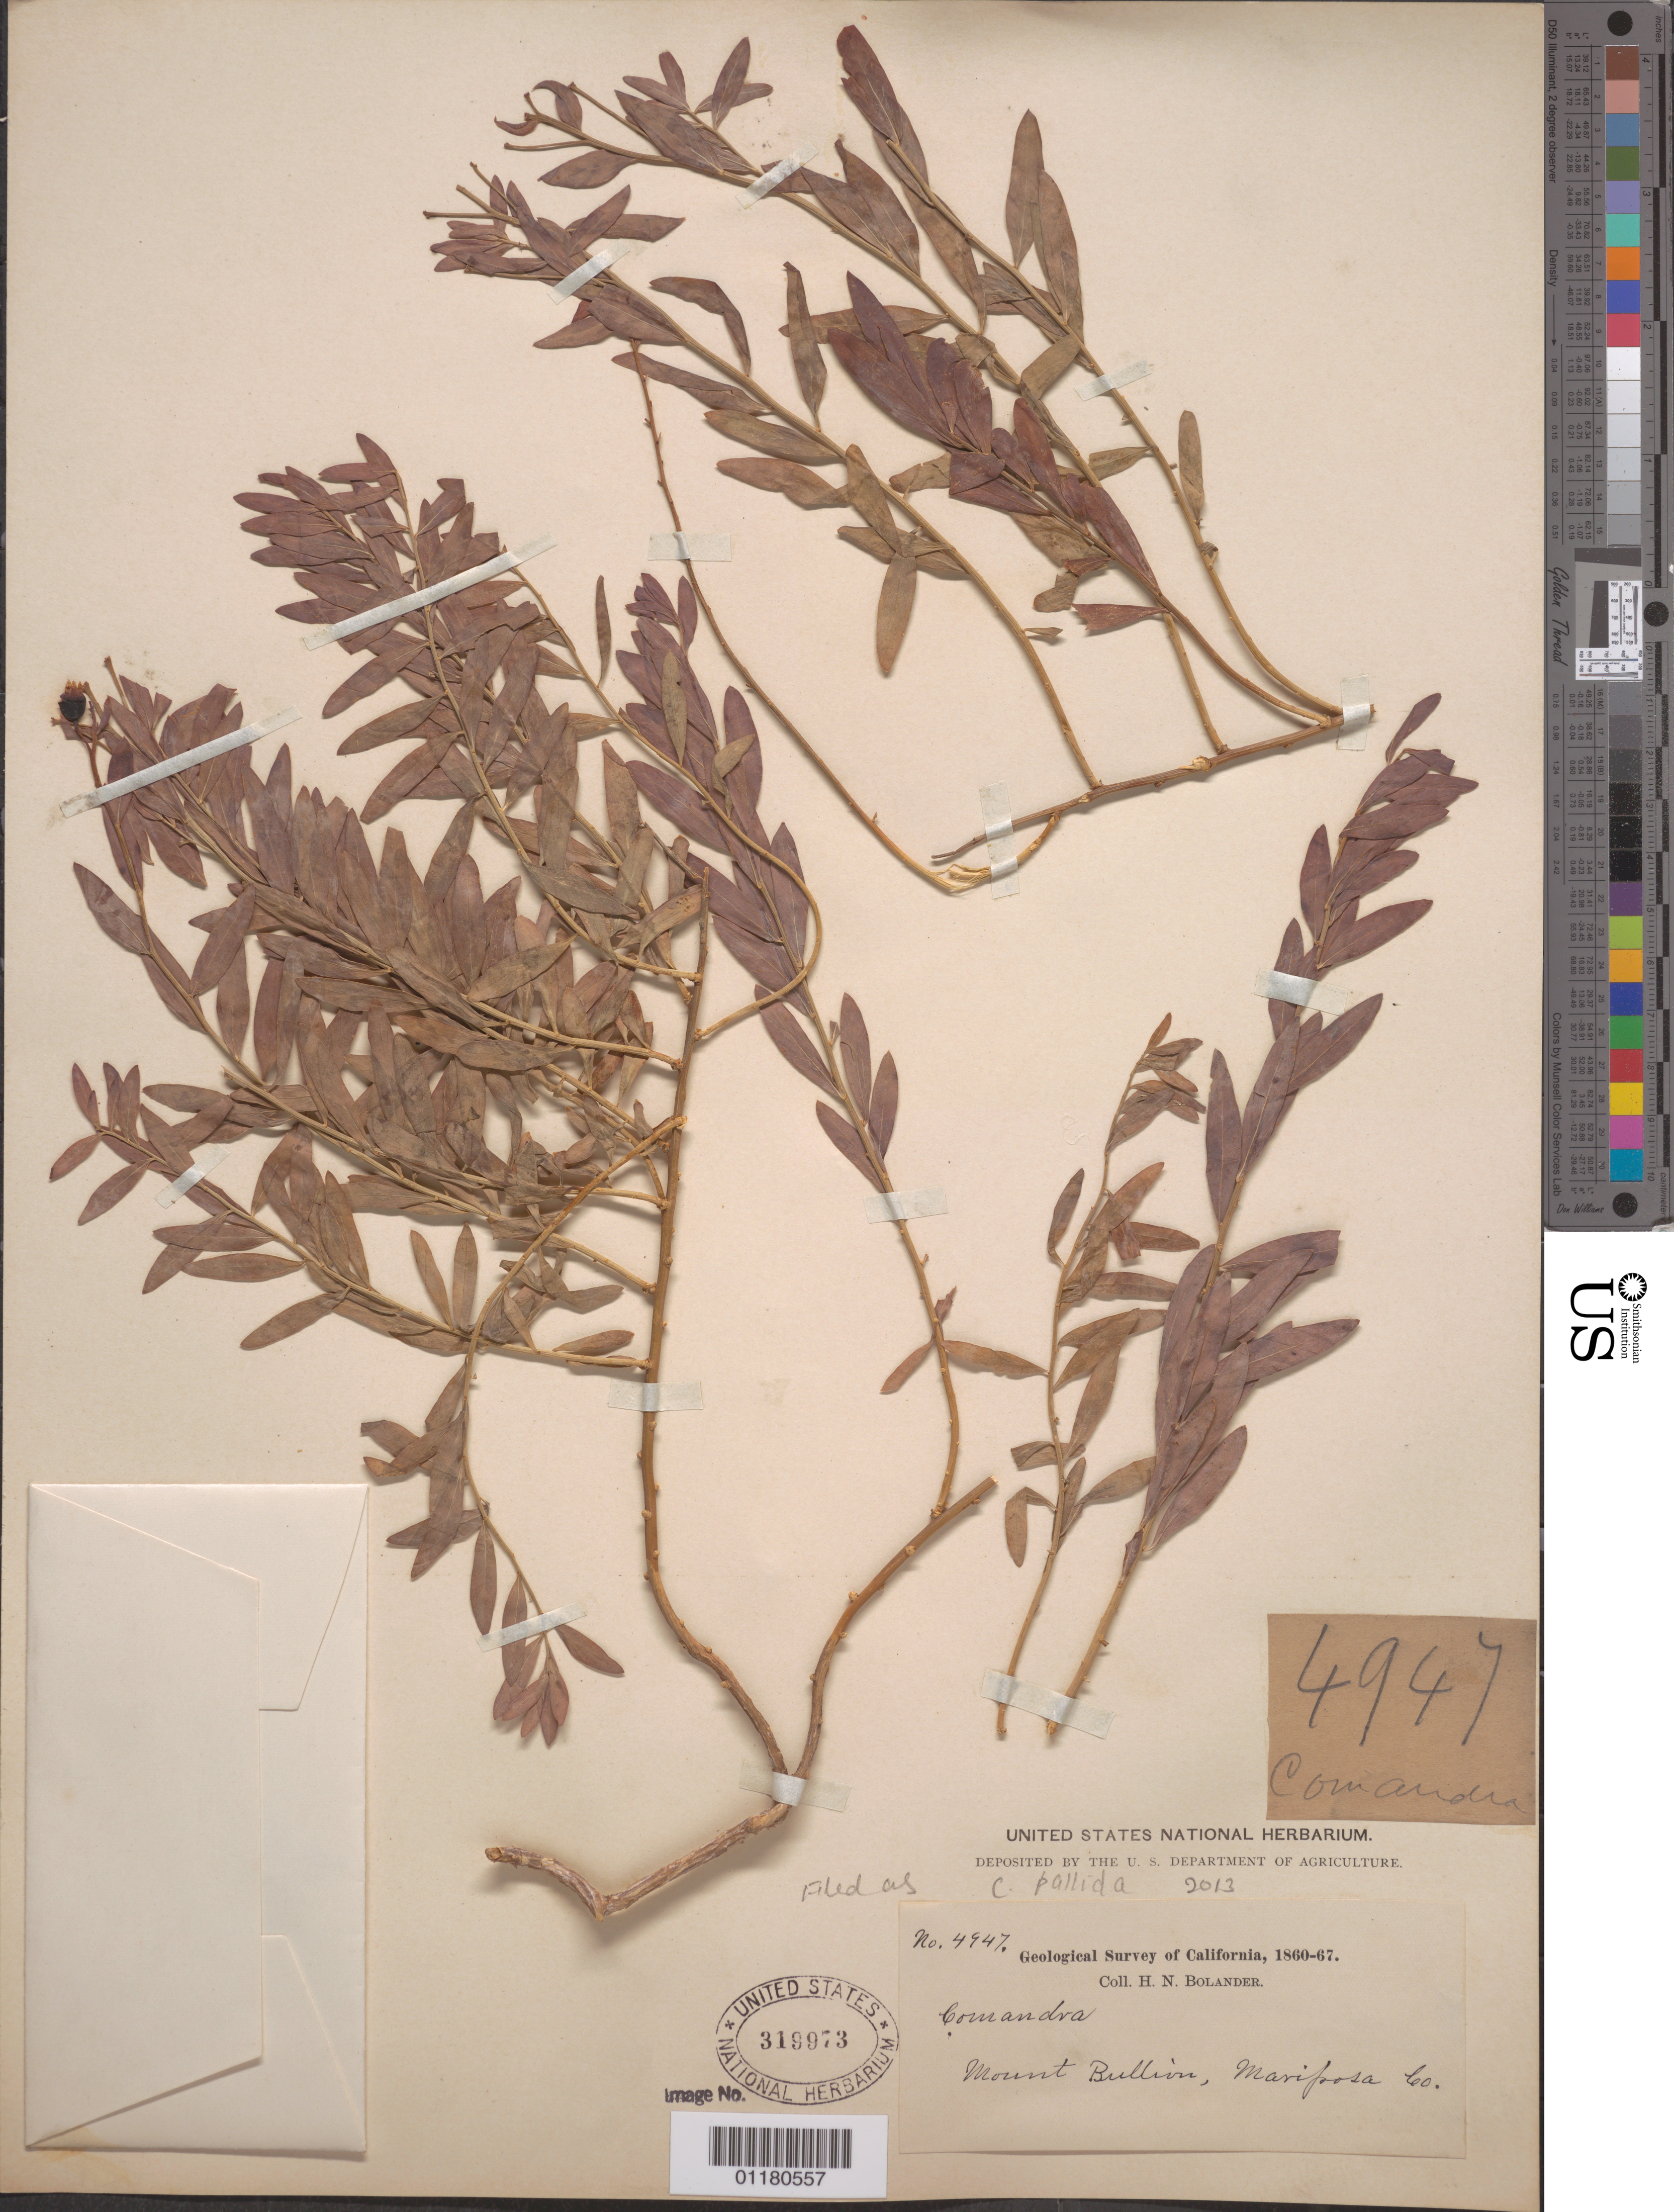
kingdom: Plantae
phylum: Tracheophyta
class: Magnoliopsida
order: Santalales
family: Comandraceae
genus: Comandra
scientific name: Comandra pallida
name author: A. DC.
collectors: H. Bolander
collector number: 4947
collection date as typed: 1860 to -- --- 1867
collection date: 1860/1867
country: United States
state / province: California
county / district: Mariposa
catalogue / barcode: US 319973